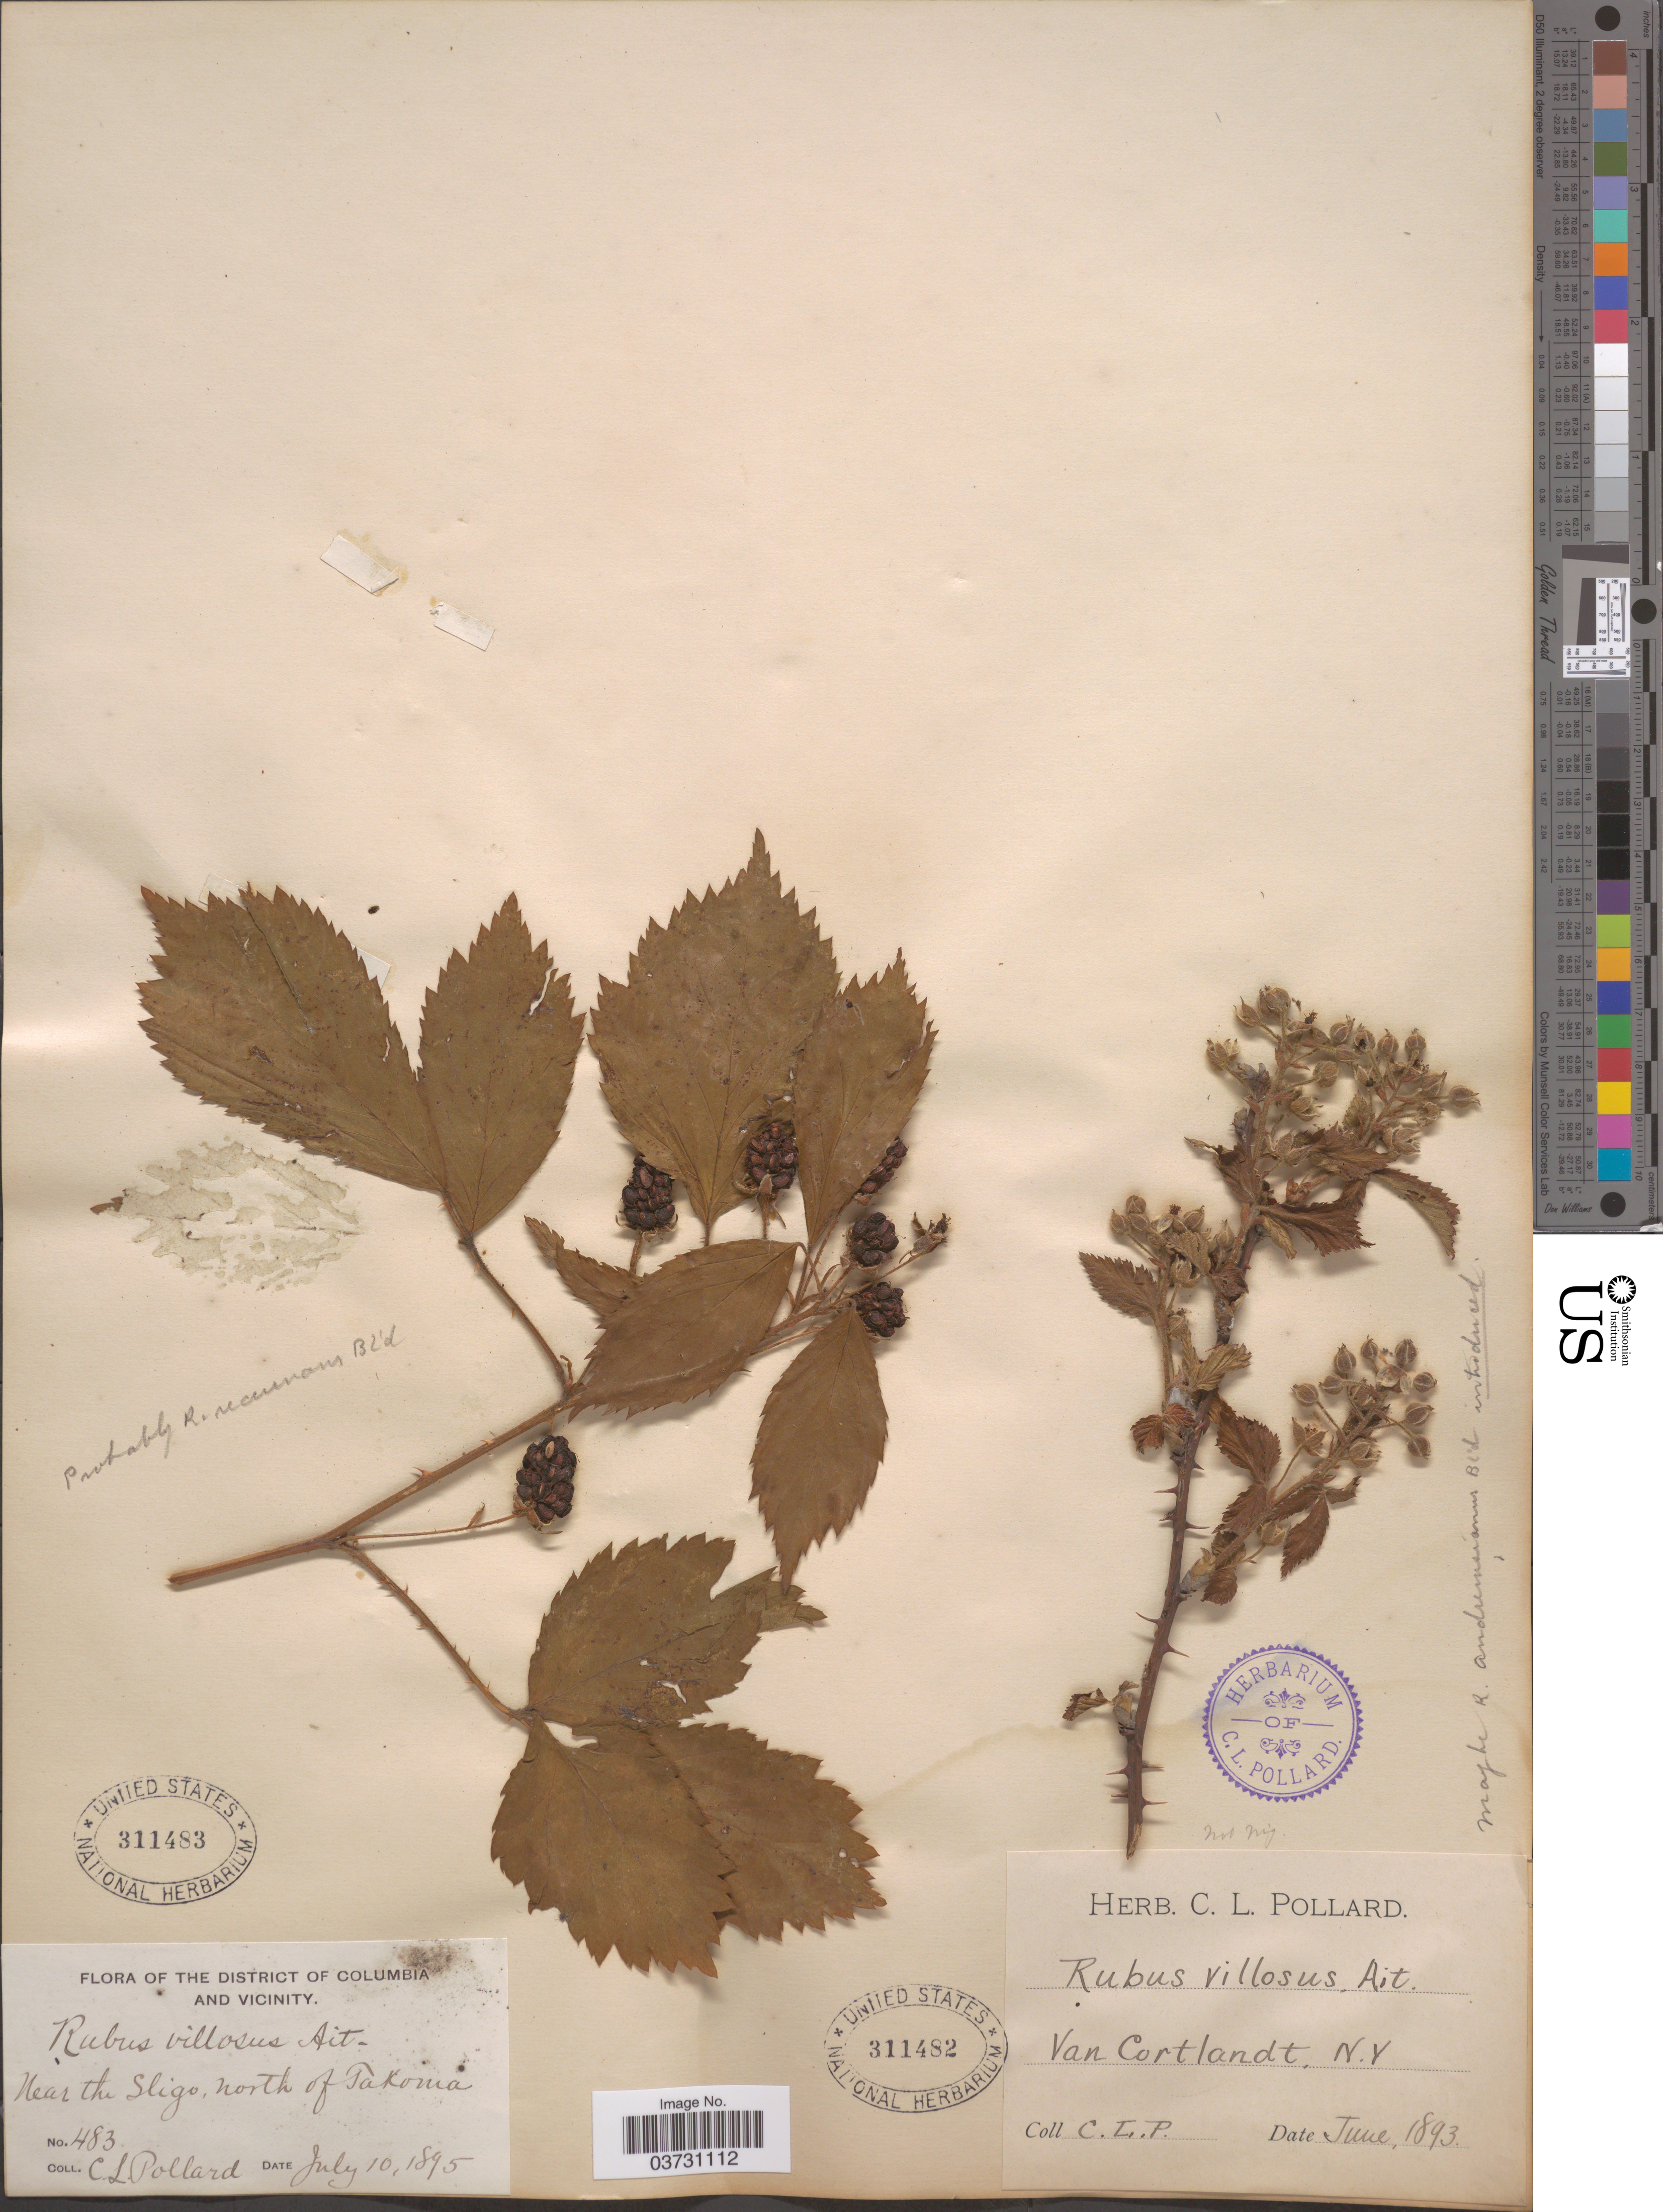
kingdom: Plantae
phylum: Tracheophyta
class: Magnoliopsida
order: Rosales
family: Rosaceae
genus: Rubus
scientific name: Rubus recurvans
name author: Blanch.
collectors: C. L. Pollard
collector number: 483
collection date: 1895-07-10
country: United States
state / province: District of Columbia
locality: District of Columbia and vicinity. Near the Sligo, north of Takoma.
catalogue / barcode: US 311483-2